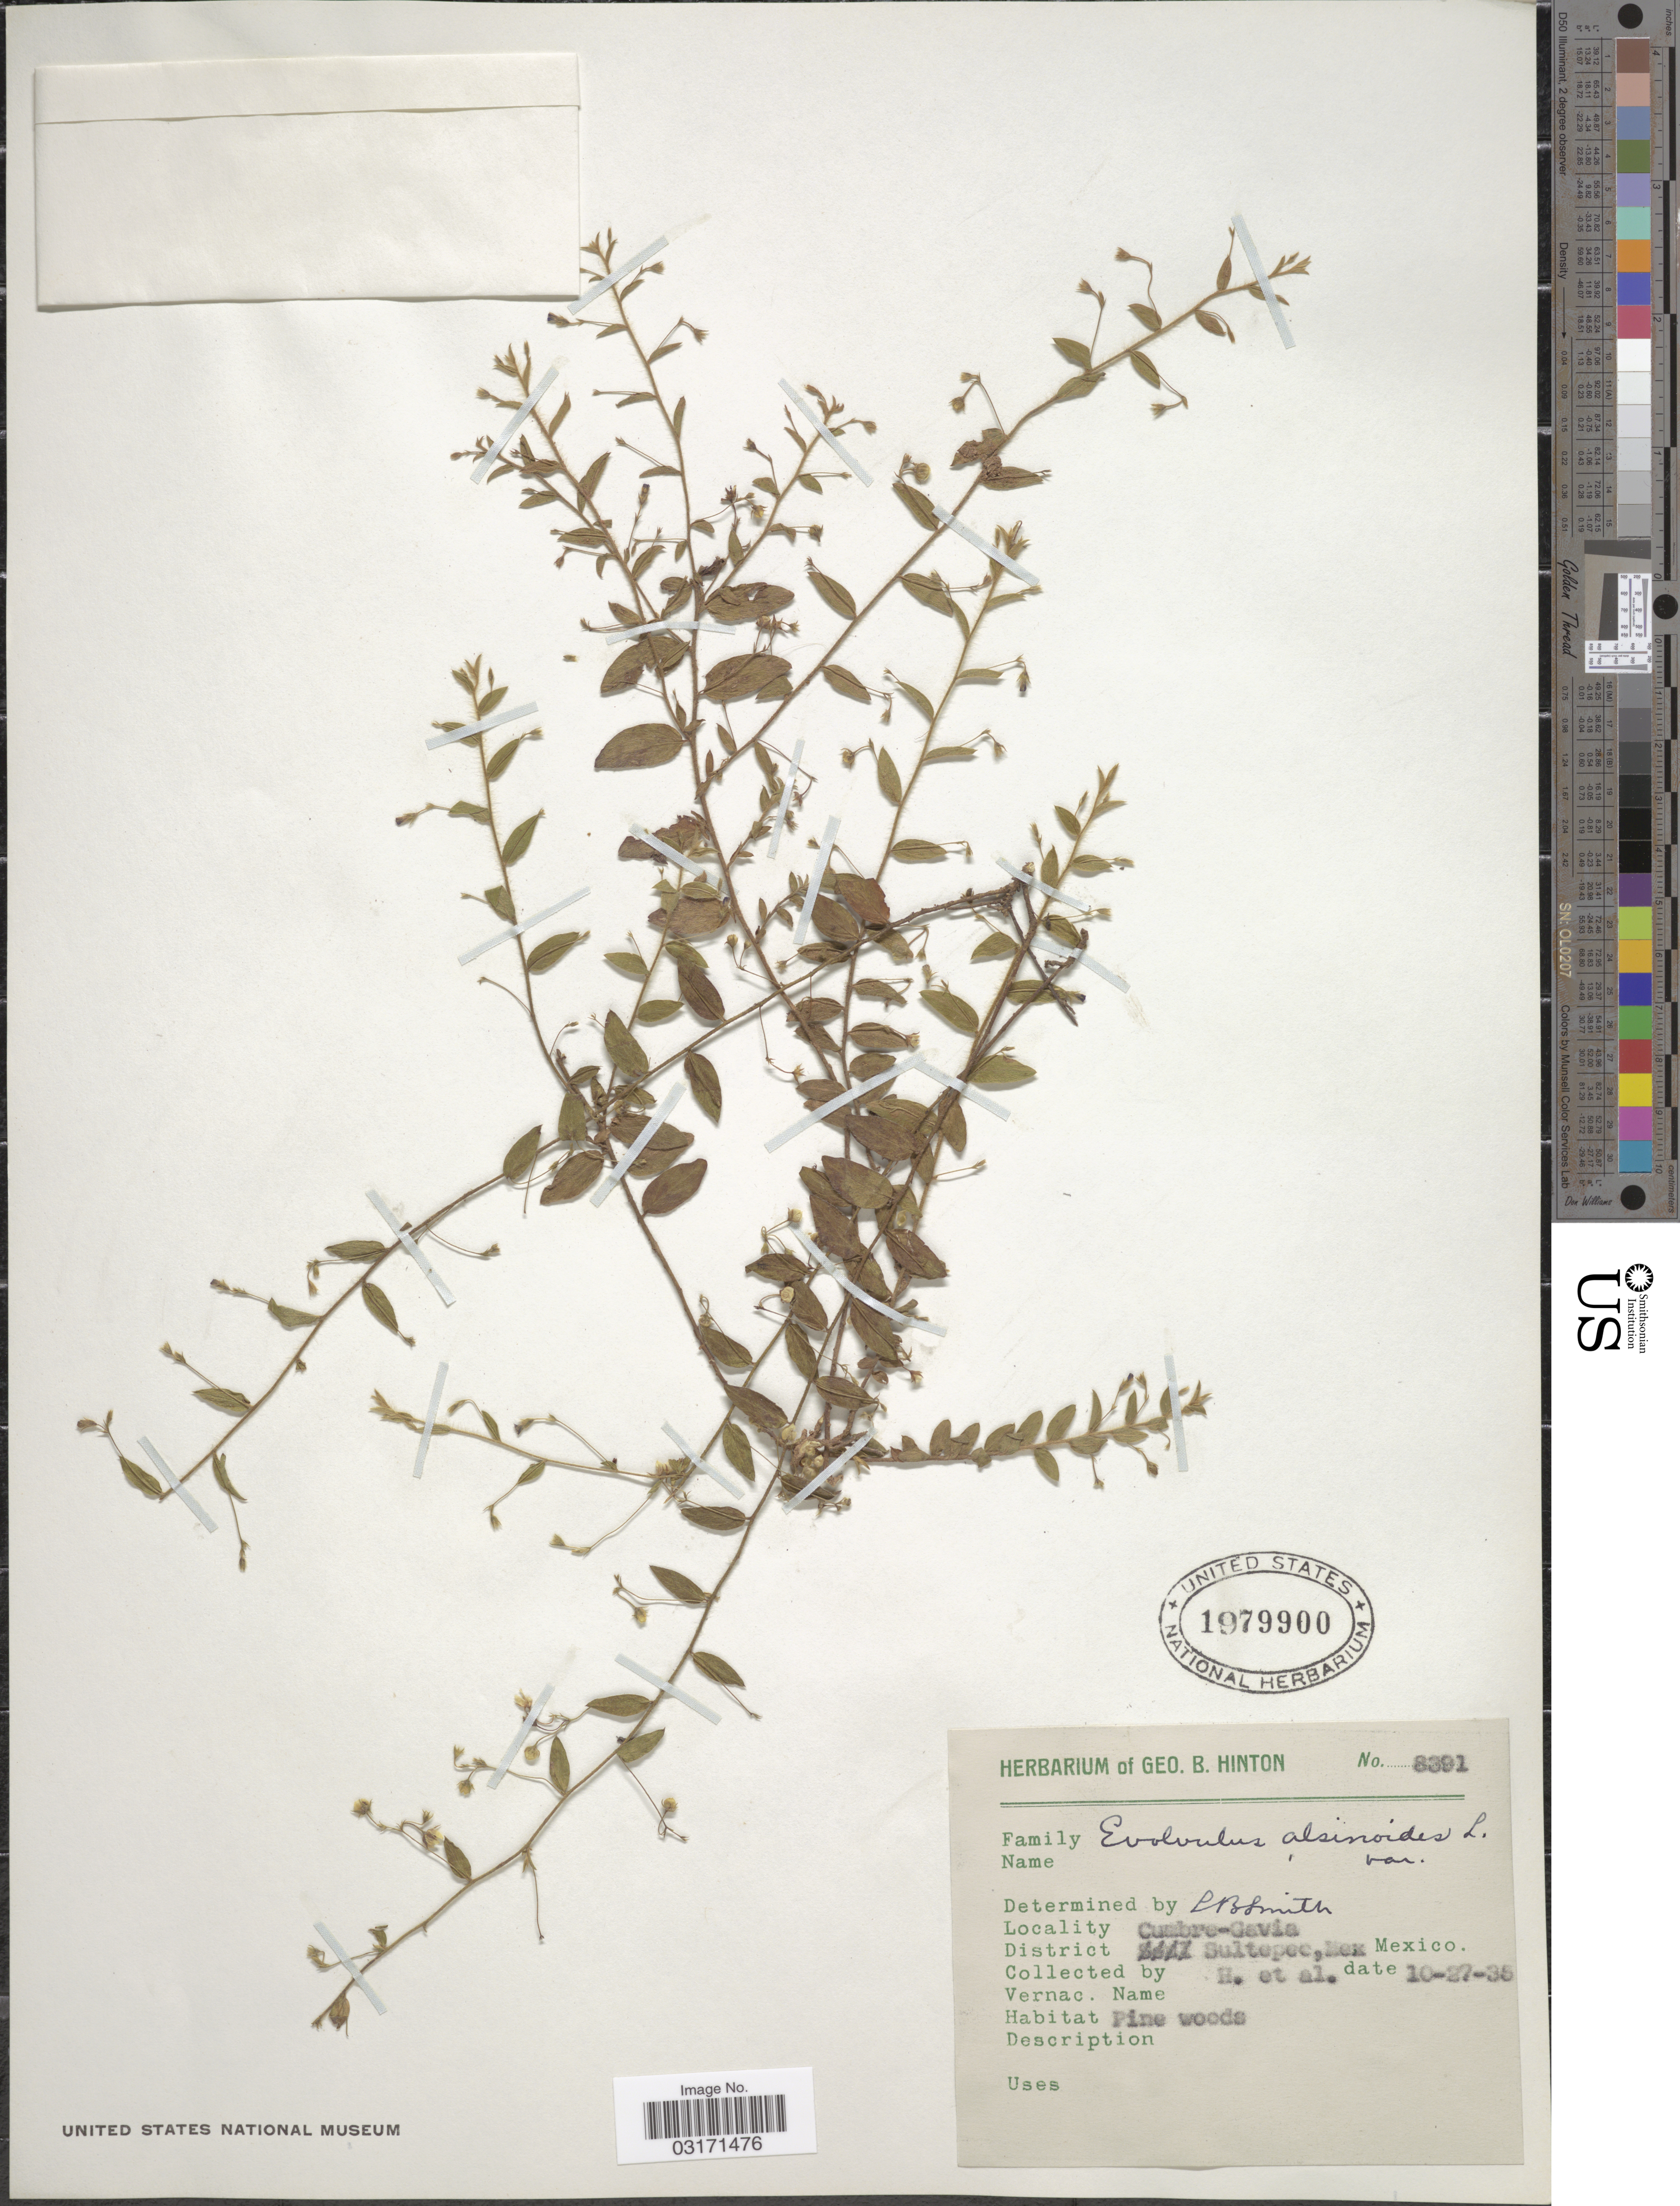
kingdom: Plantae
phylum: Tracheophyta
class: Magnoliopsida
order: Solanales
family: Convolvulaceae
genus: Evolvulus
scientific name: Evolvulus alsinoides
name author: (L.) L.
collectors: G. B. Hinton & et al.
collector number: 8391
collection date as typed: Transcribed d/m/y: 27/10/35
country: Mexico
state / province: México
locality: Cumbre-Gavia, District Sultepec, Mex., Mexico.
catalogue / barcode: US 1979900